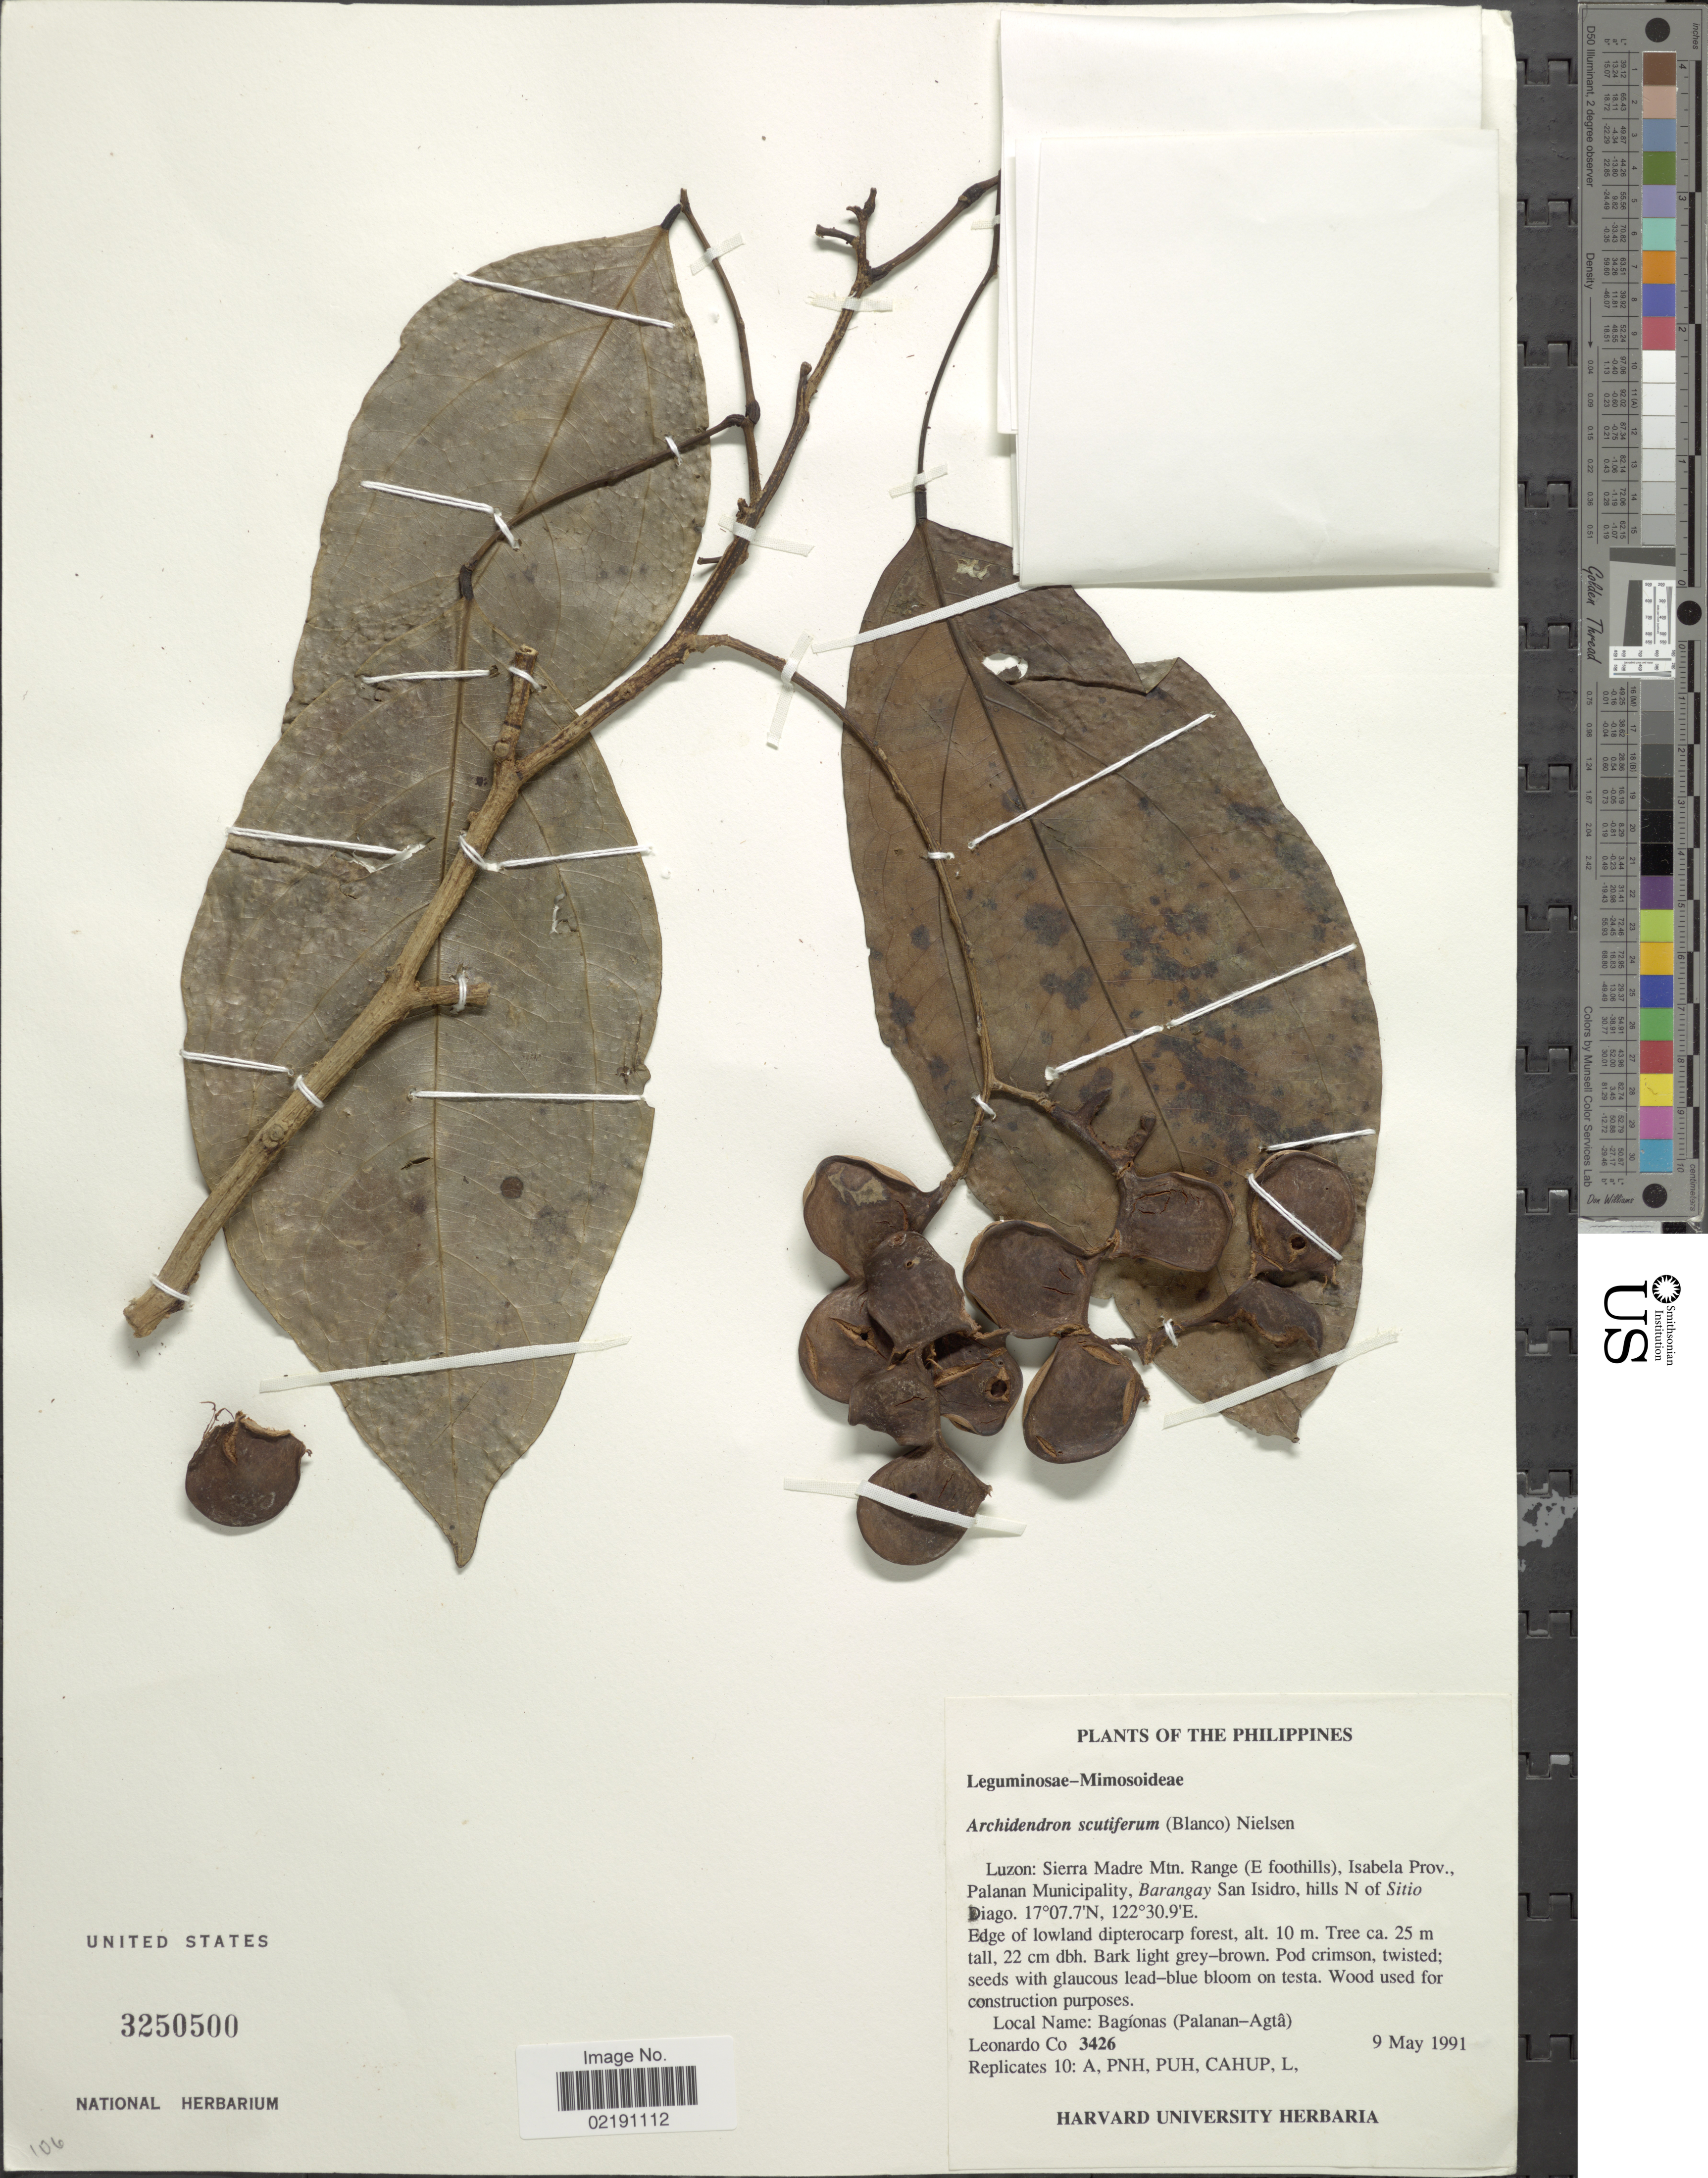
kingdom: Plantae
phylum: Tracheophyta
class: Magnoliopsida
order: Fabales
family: Fabaceae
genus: Archidendron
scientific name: Archidendron scutiferum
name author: (Blanco) I.C. Nielsen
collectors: L. Co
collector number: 3426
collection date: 1991-05-09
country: Philippines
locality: Luzon: Sierra Madre Mtn. Range (E foothills), Isabela Prov., Palanan Municipality, Barangay San Isidro, hills N of Sitio Diago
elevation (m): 10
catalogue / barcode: US 3250500